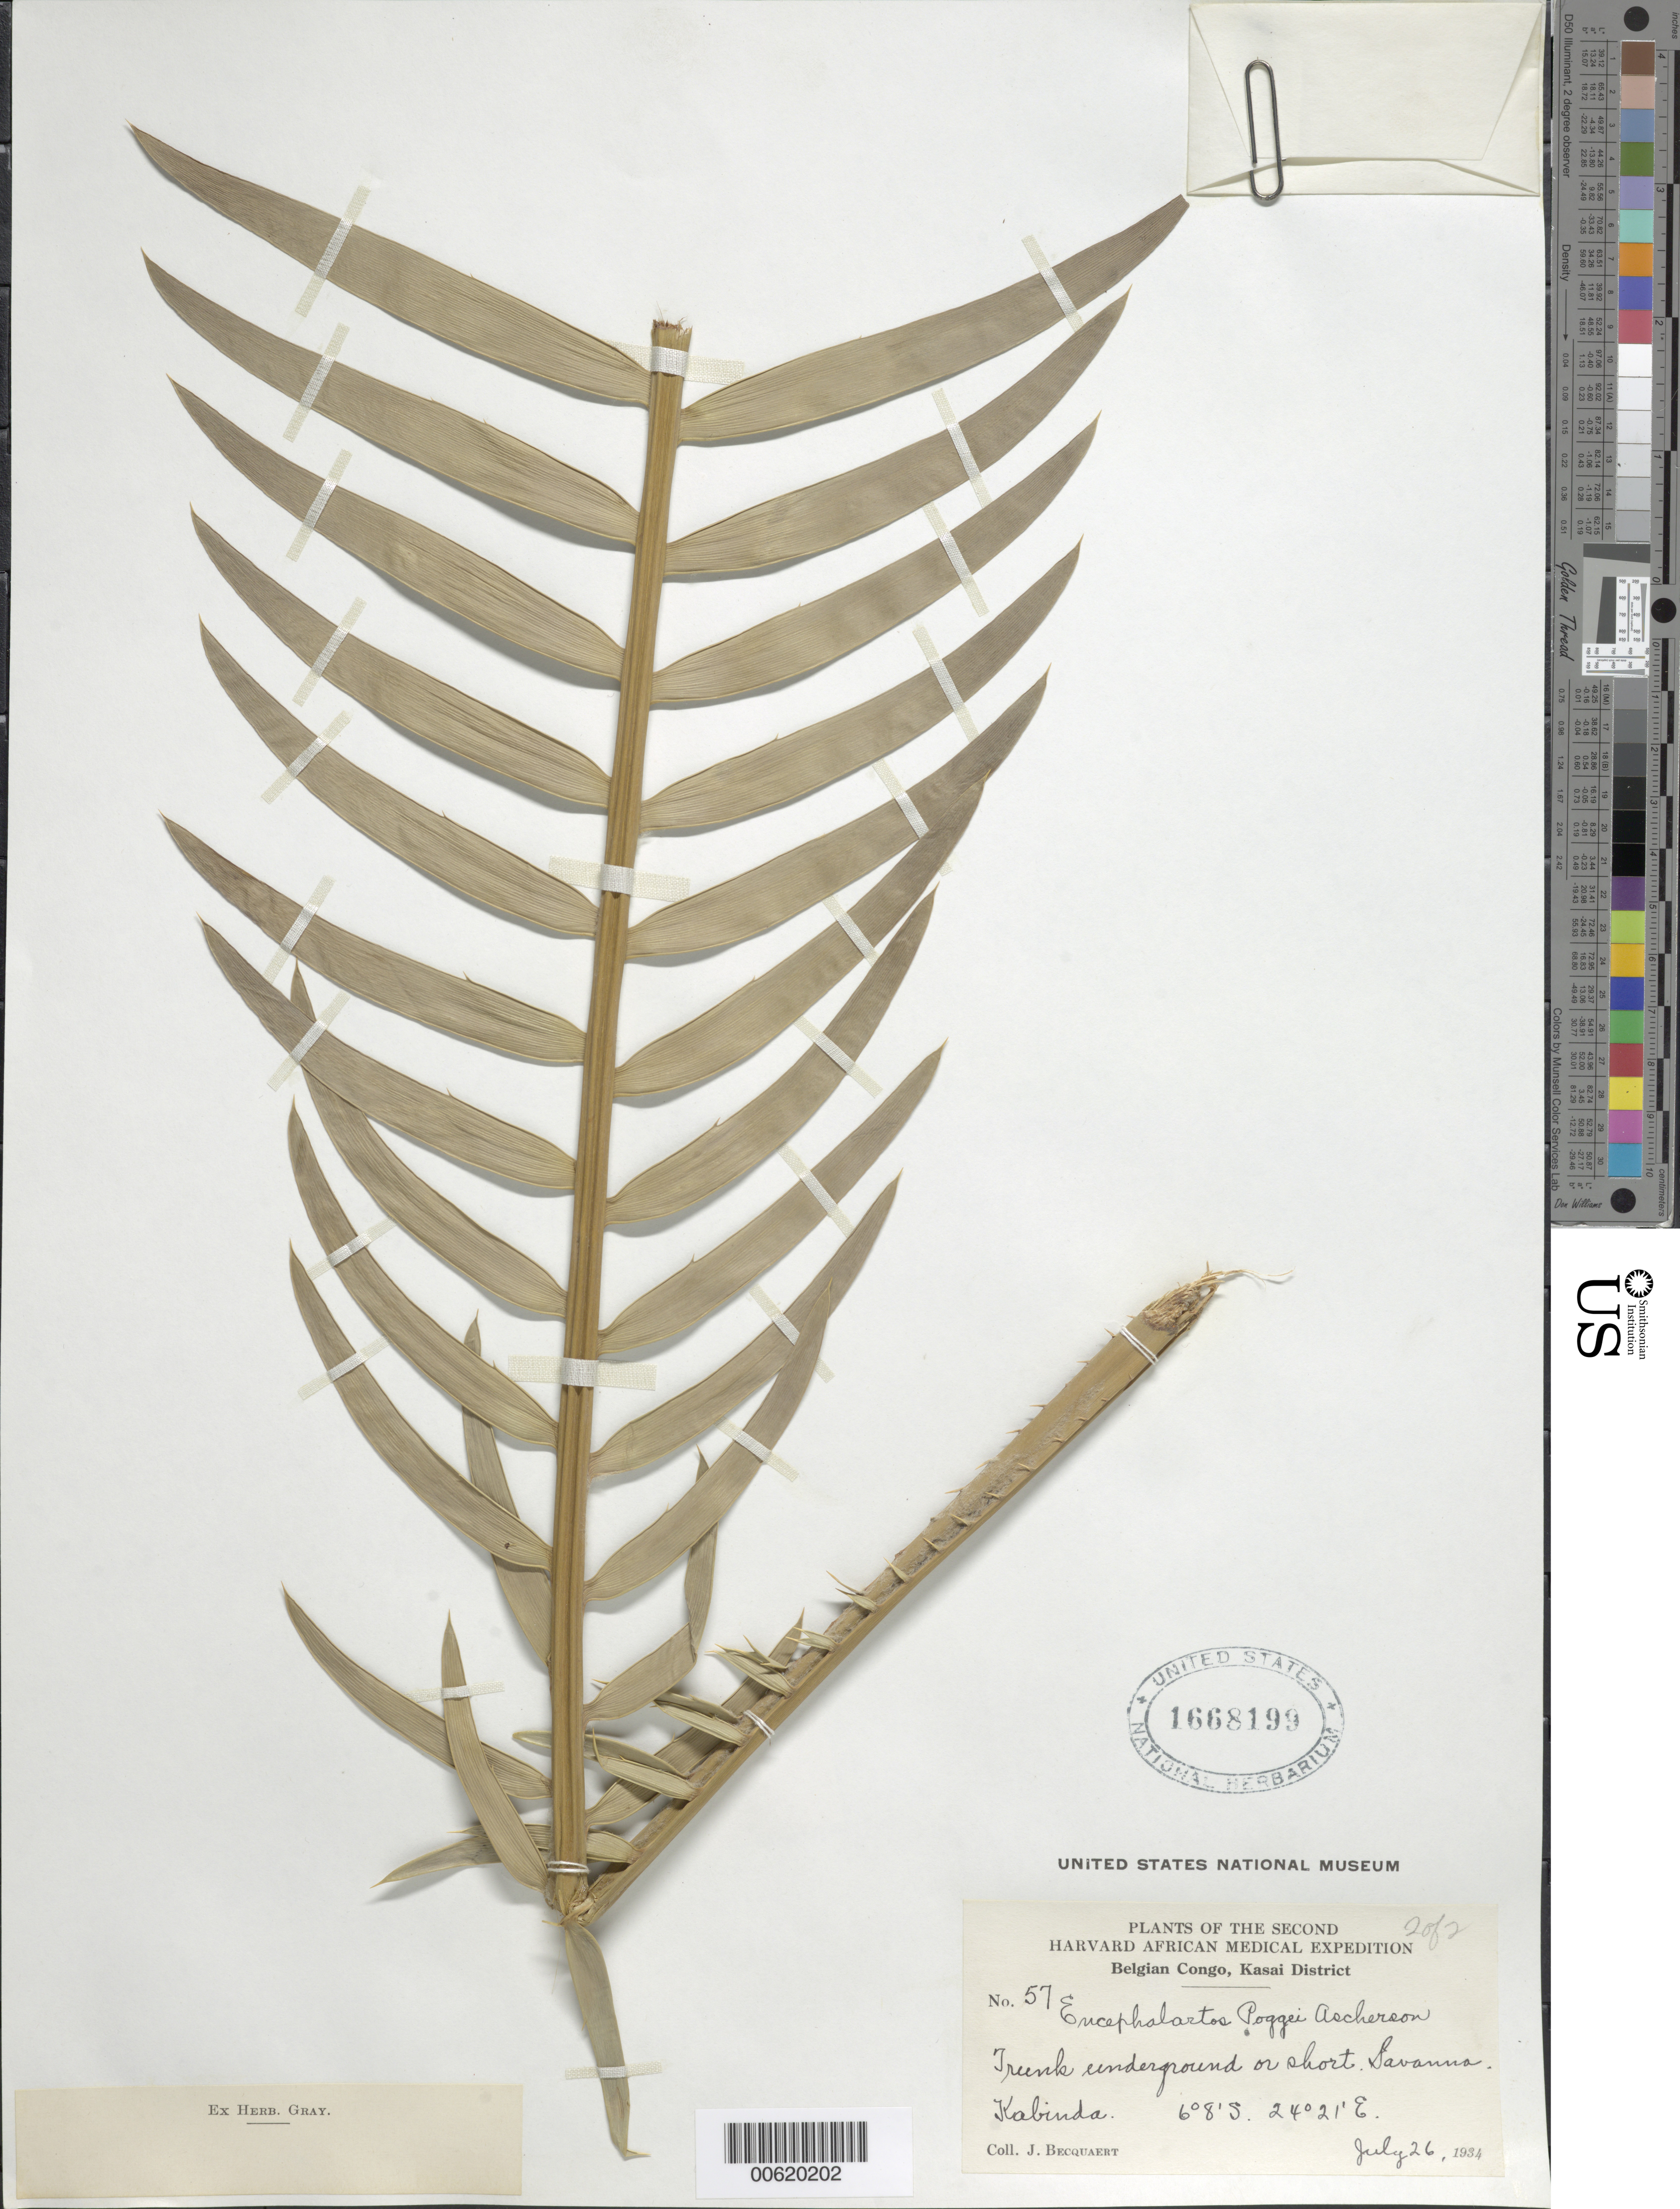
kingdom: Plantae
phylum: Tracheophyta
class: Cycadopsida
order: Cycadales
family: Zamiaceae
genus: Encephalartos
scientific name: Encephalartos poggei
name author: Asch.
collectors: J. Becquaert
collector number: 57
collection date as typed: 26 Jul 1934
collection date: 1934-07-26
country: Congo, Democratic Republic of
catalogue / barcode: US 1668199